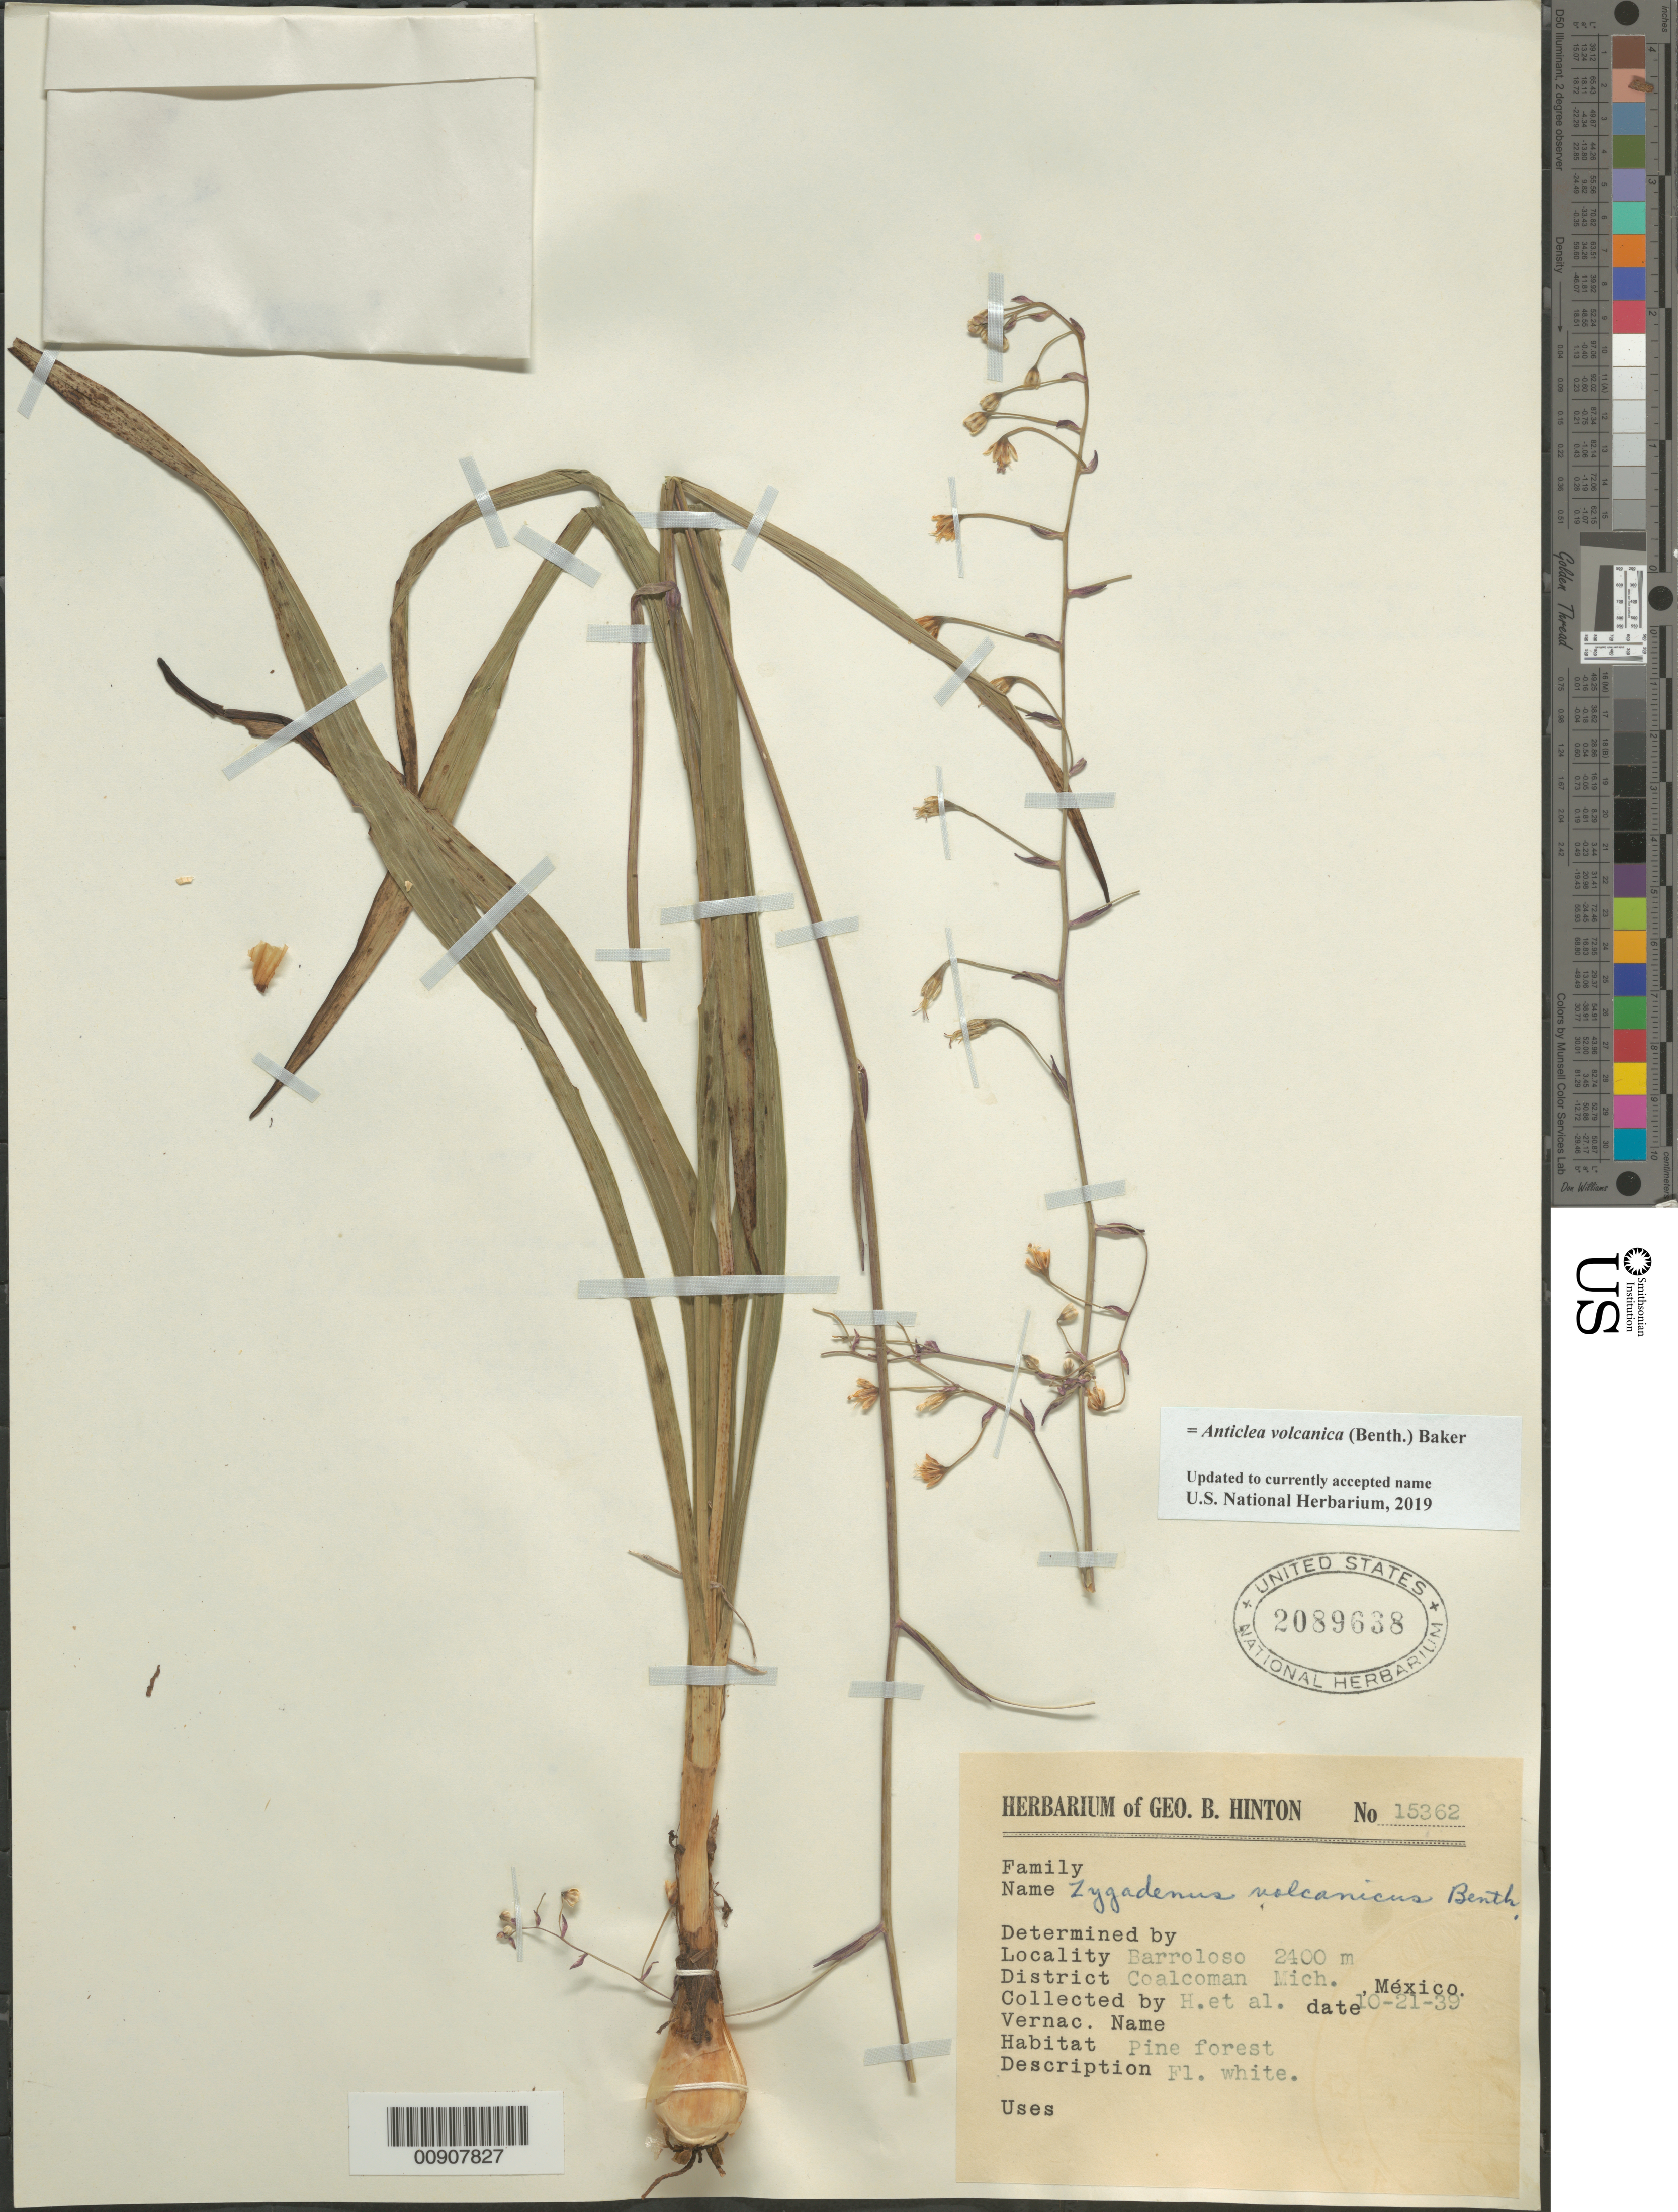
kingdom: Plantae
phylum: Tracheophyta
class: Liliopsida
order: Liliales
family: Melanthiaceae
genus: Anticlea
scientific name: Anticlea volcanica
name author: (Benth.) Baker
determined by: Strong, Mark T., (BOT), Smithsonian Institution - National Museum of Natural History (UNITED STATES)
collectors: G. B. Hinton & et al.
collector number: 15362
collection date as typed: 21 Oct 1939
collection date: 1939-10-21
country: Mexico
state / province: Michoacán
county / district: Coalcomán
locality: Barroloso, District Coalcomán, Michoacán.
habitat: Pine forest.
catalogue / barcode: US 2089638